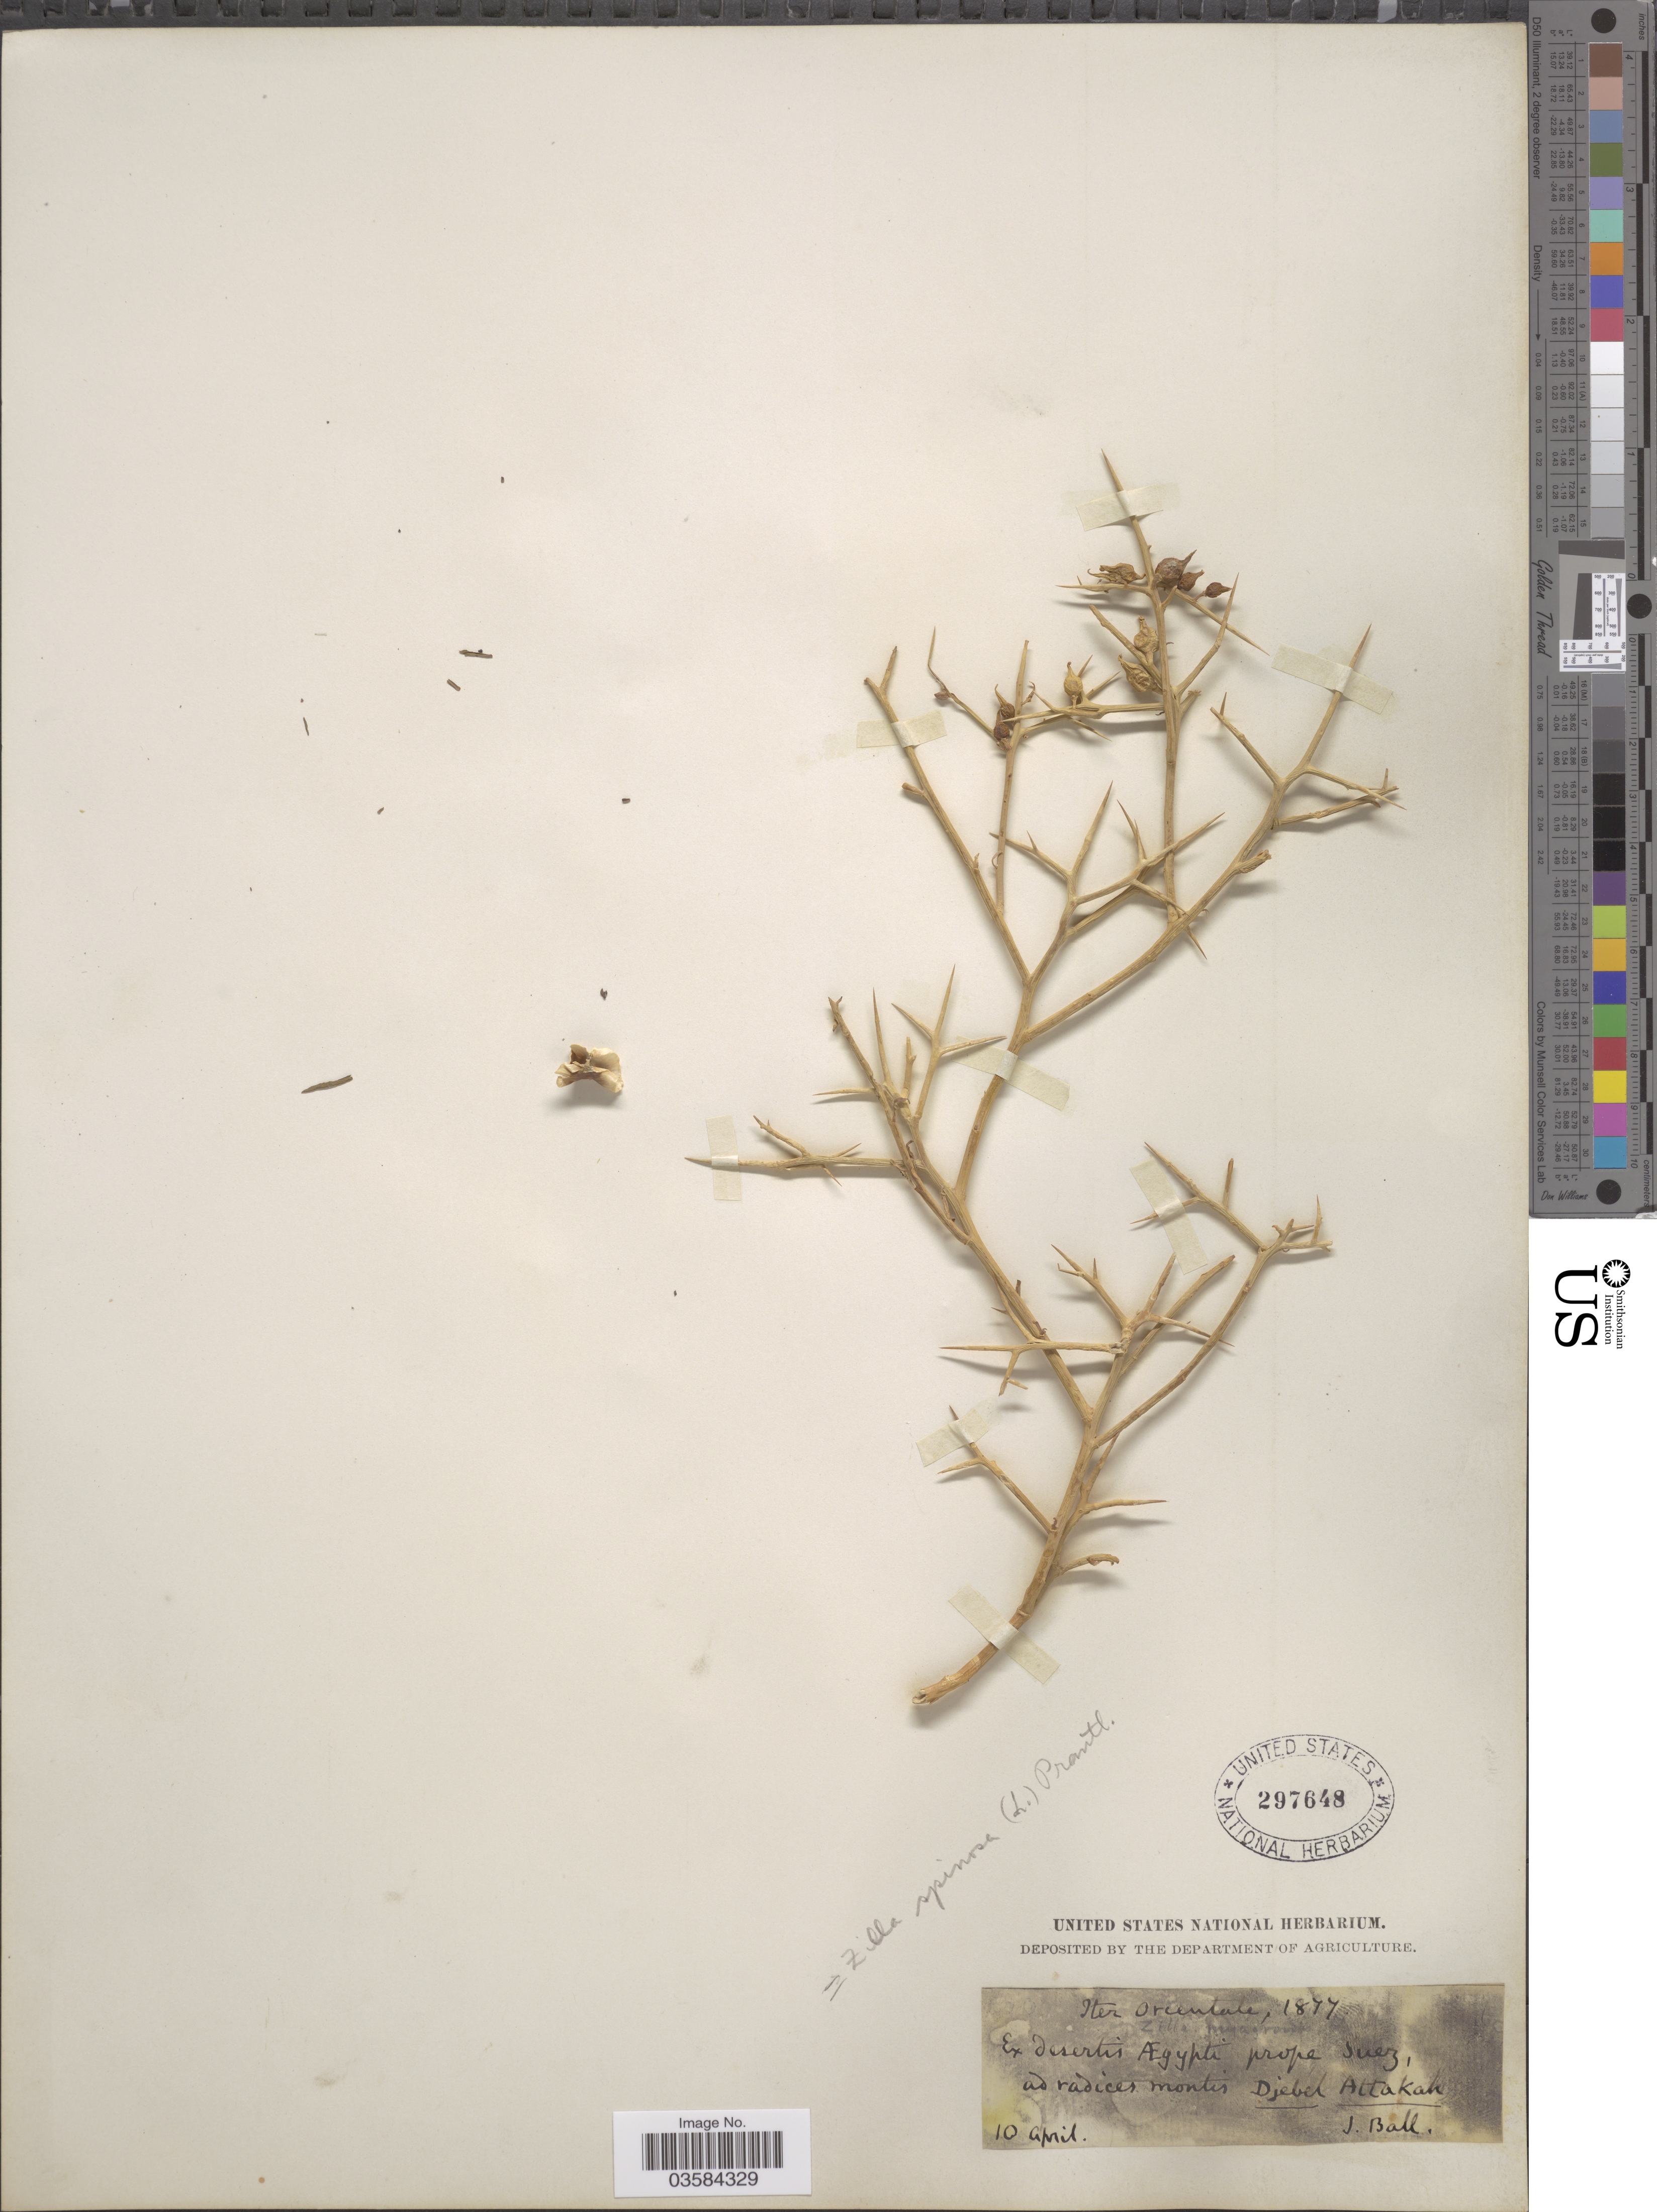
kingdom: Plantae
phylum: Tracheophyta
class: Magnoliopsida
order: Brassicales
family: Brassicaceae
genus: Zilla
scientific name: Zilla spinosa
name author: (L.) Prantl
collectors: J. Ball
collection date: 1877-04-10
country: Egypt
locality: Iter Orientale. Ex desertis Ægypti prope Suez, ad radices montis Djebel Attakah.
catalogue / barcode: US 297648